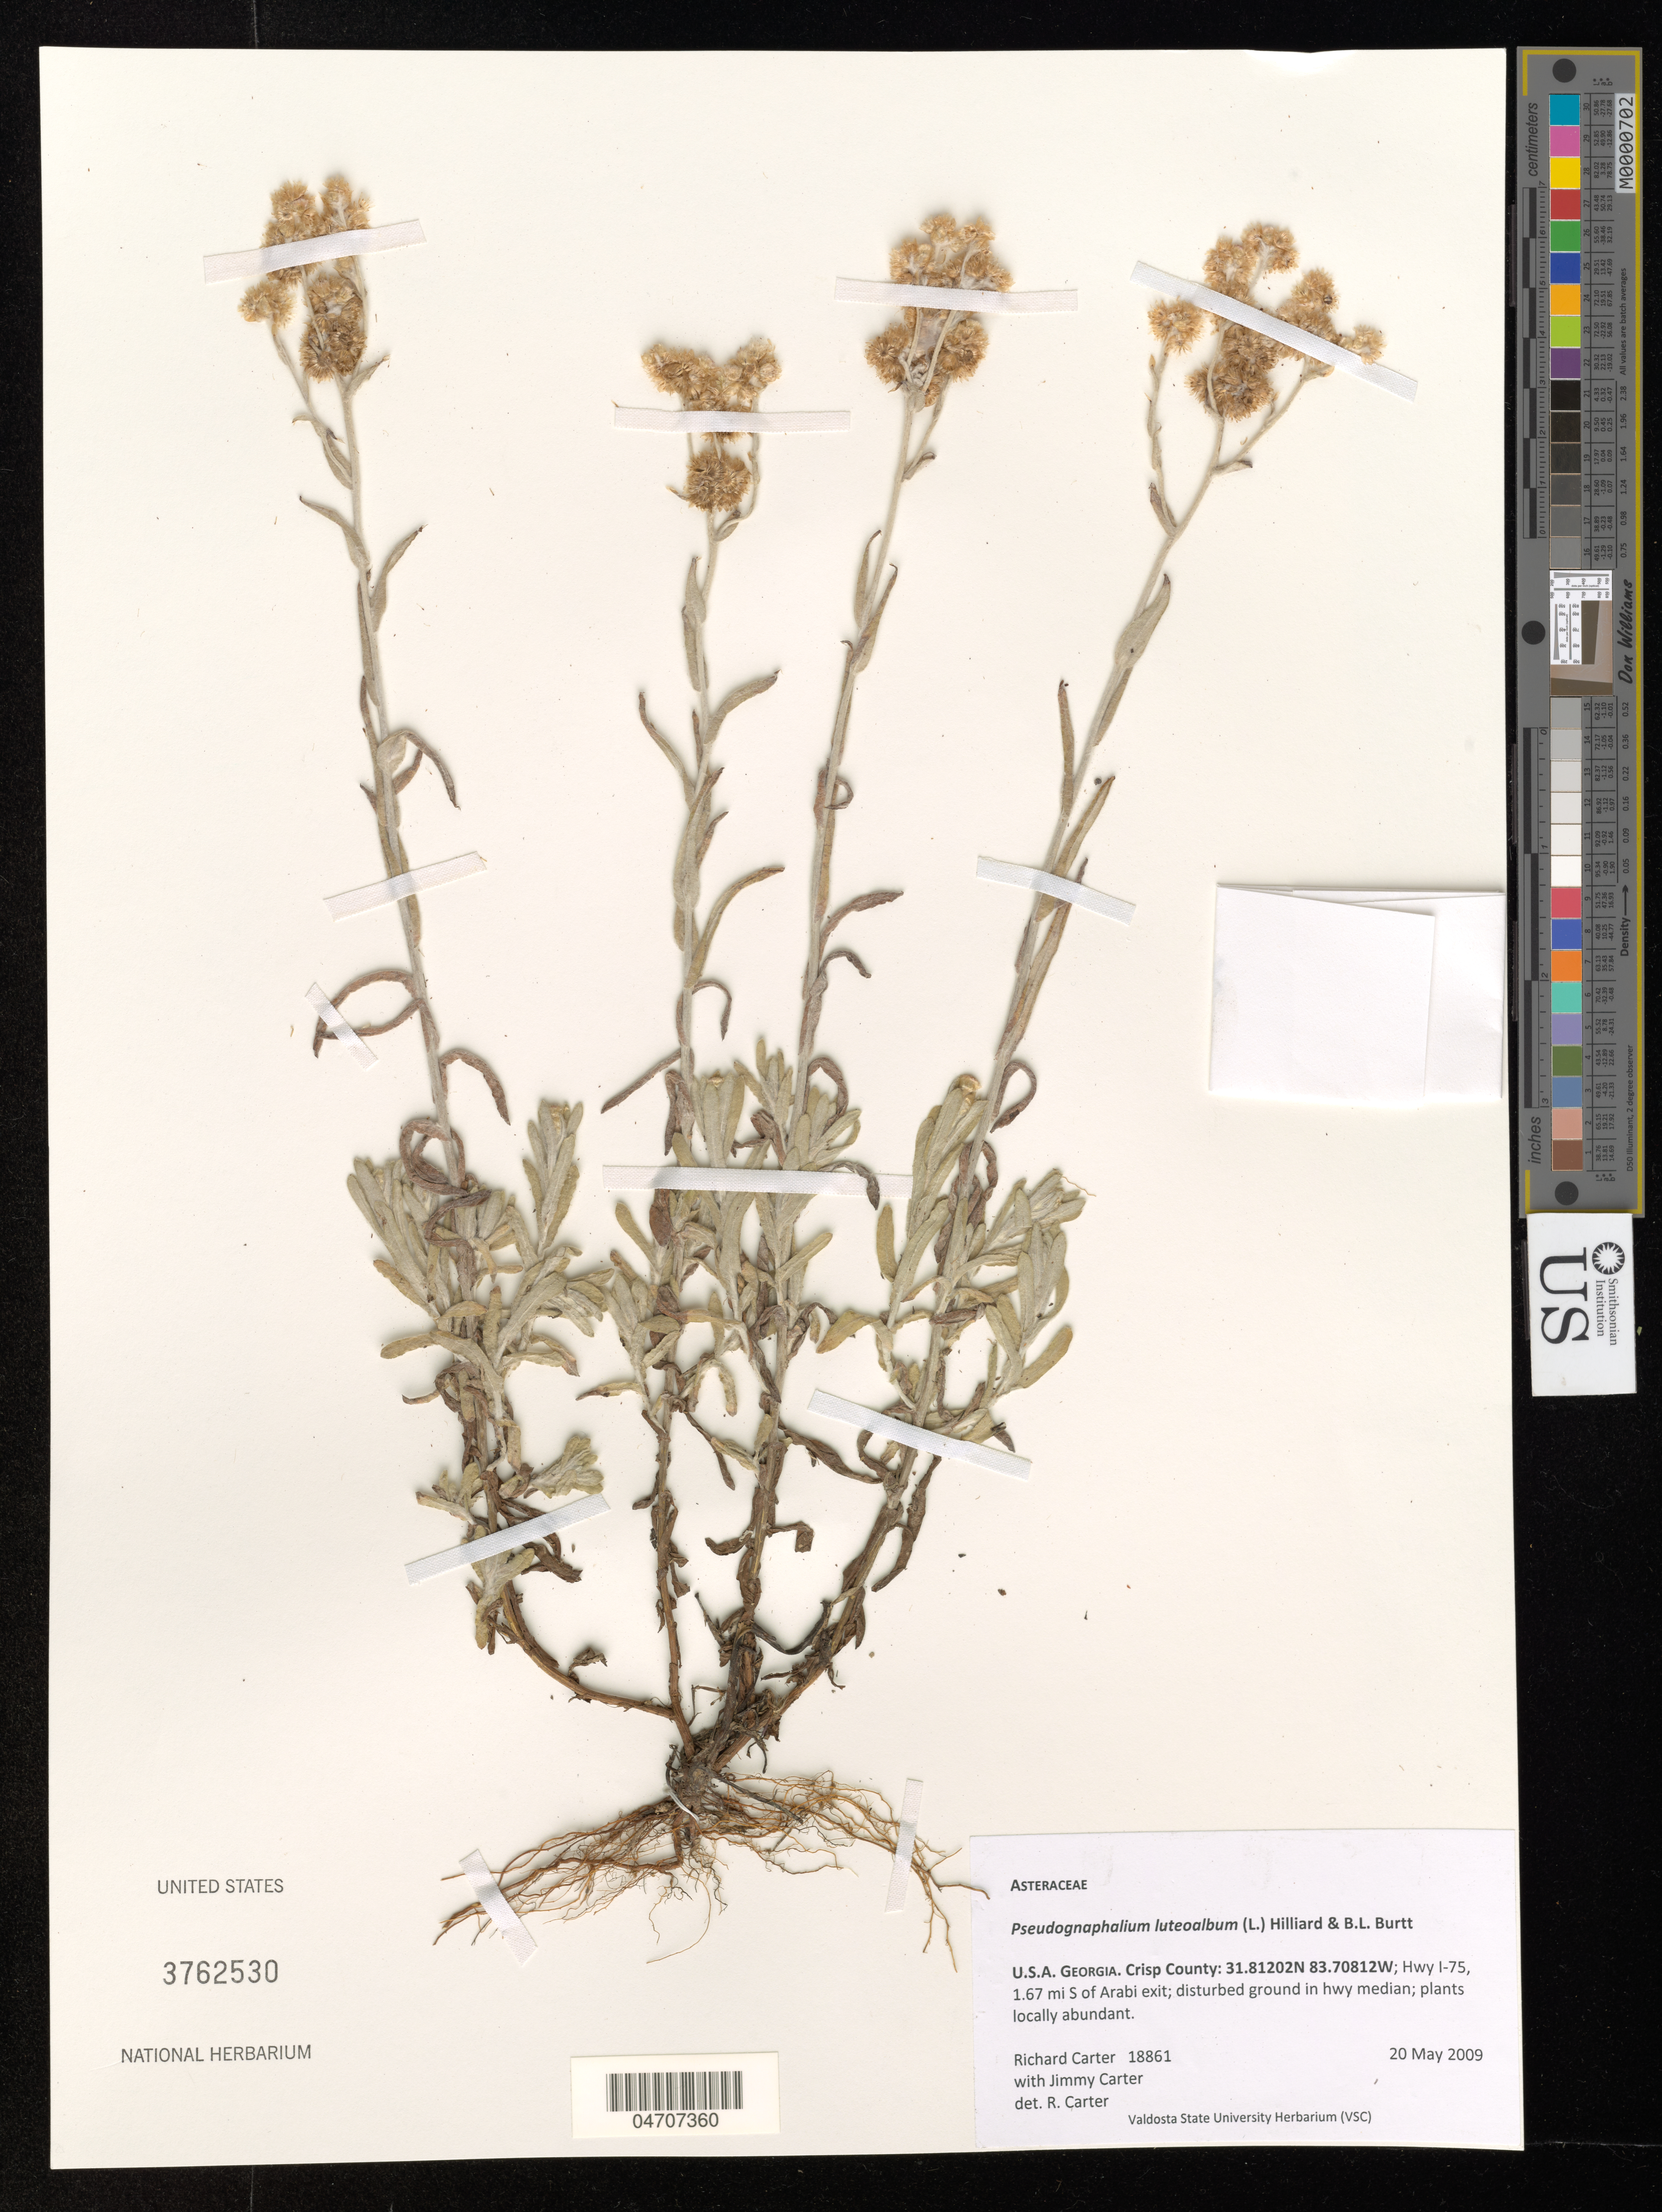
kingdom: Plantae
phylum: Tracheophyta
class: Magnoliopsida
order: Asterales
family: Asteraceae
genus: Pseudognaphalium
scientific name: Pseudognaphalium luteoalbum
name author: (L.) Hilliard & B.L. Burtt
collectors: R. Carter & A. Worth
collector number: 18861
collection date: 2009-05-20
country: United States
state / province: Georgia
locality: Crisp County: Hwy I-75, 1.67 mi S of Arabi exit.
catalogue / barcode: US 3762530